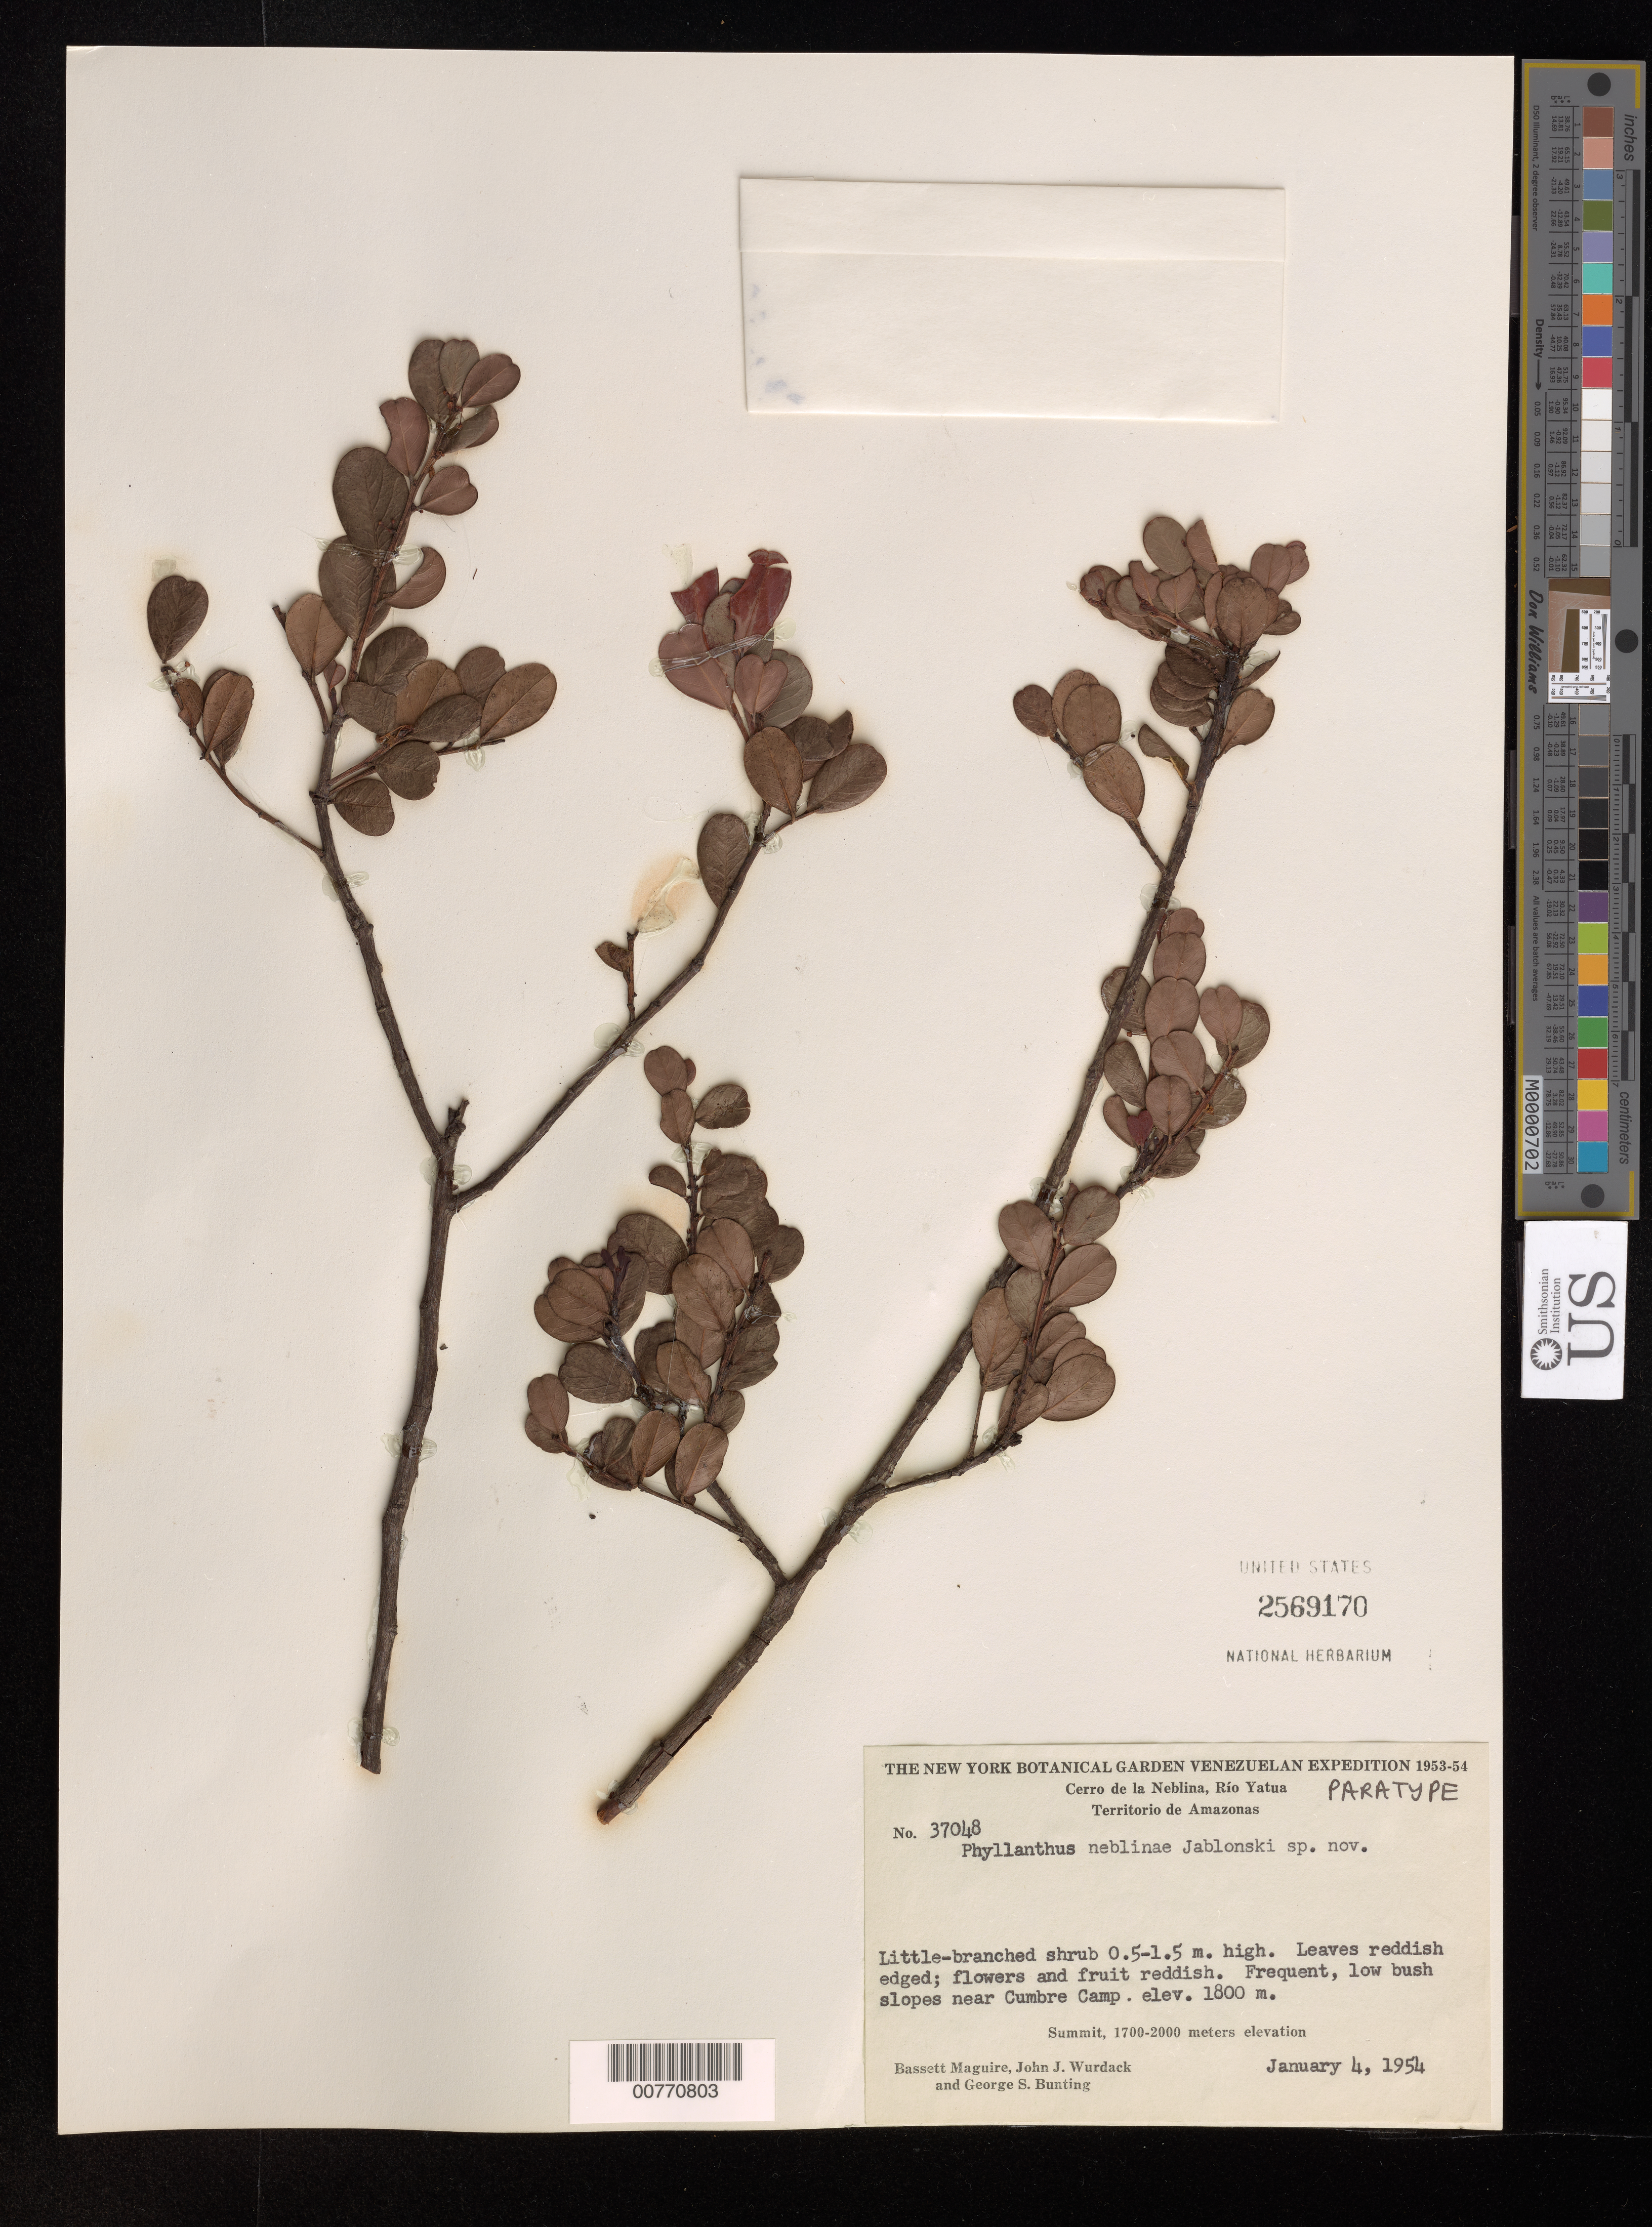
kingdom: Plantae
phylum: Tracheophyta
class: Magnoliopsida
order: Malpighiales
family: Phyllanthaceae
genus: Phyllanthus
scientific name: Phyllanthus neblinae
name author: Jabl.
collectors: B. Maguire, J. J. Wurdack & G. S. Bunting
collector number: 37048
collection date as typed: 4-Jan-54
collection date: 1954-01-04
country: Venezuela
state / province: Amazonas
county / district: Río Negro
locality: Cerro de la Neblina, Río Yatua, near Cumbre Camp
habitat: Low bush slopes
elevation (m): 1700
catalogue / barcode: US 2569170